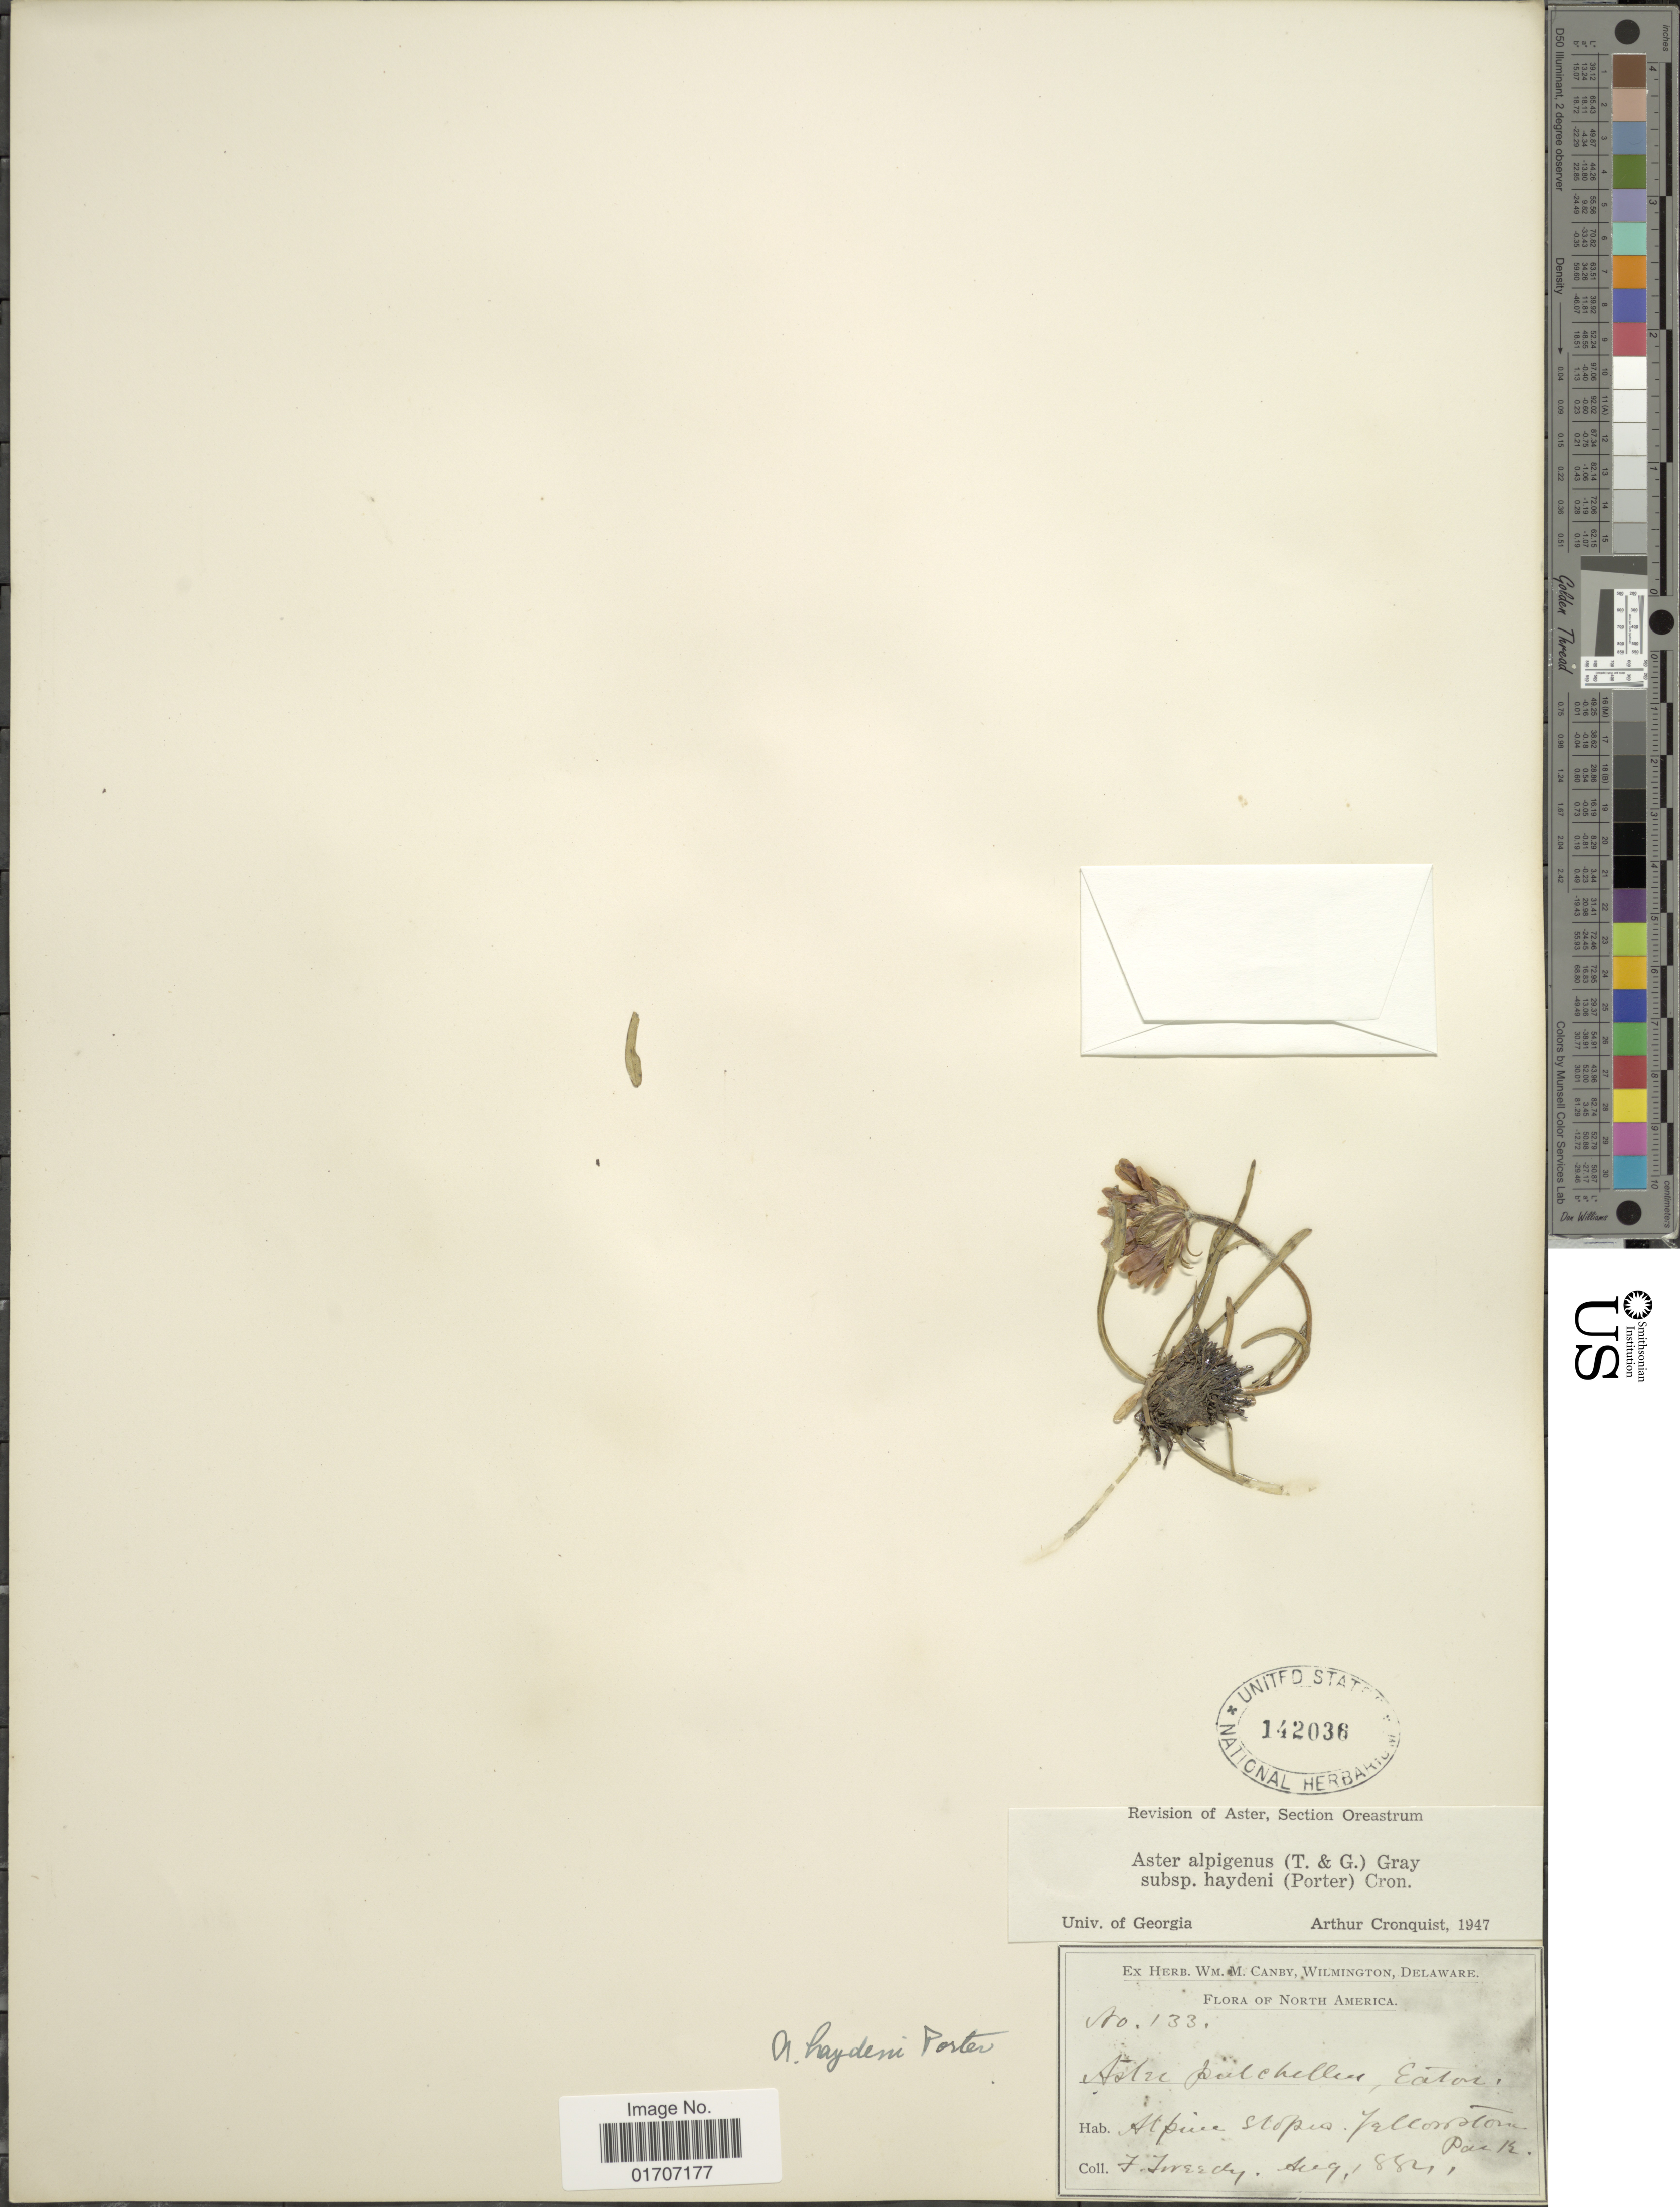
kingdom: Plantae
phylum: Tracheophyta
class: Magnoliopsida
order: Asterales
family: Asteraceae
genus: Oreostemma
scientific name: Oreostemma alpigenum var. haydenii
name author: (Porter) G.L. Nesom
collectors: F. Tweedy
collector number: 133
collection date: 1882-08-01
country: United States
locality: Alpine Slopes, Yellowstone Park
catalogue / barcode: US 142036